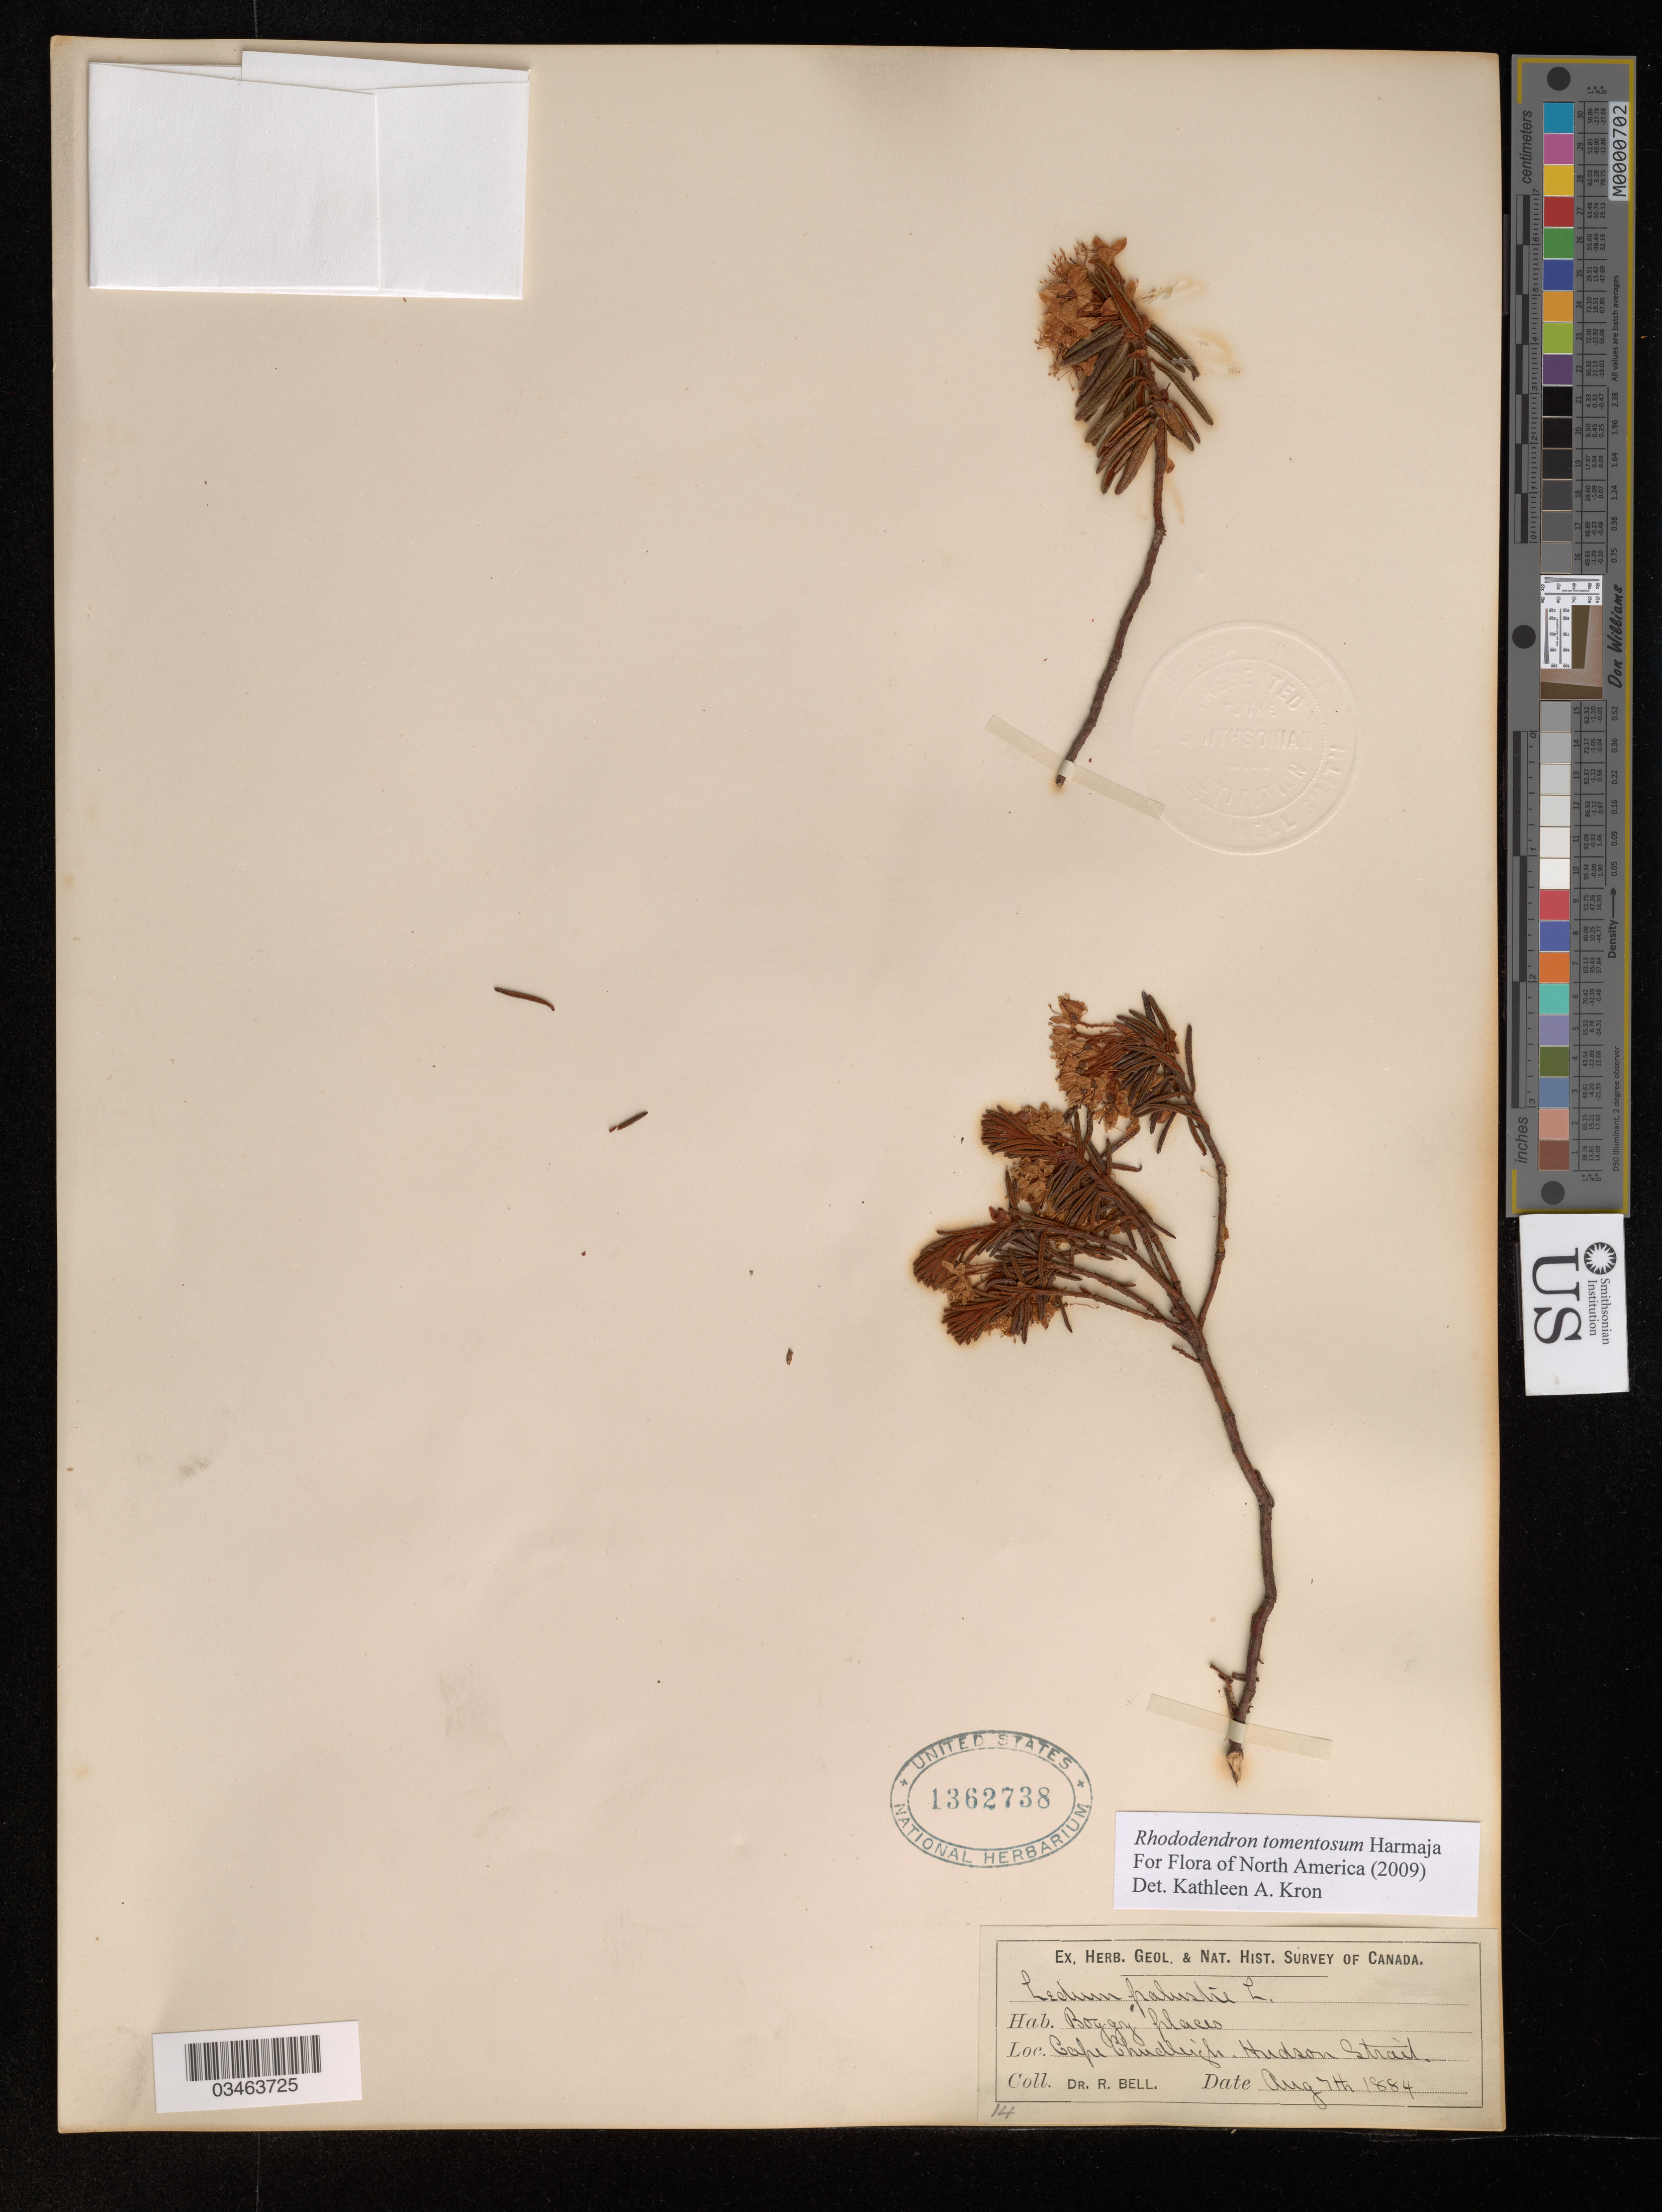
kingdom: Plantae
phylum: Tracheophyta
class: Magnoliopsida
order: Ericales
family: Ericaceae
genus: Rhododendron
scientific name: Rhododendron tomentosum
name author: Harmaja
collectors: G. Belfry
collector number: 14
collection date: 1884-08-07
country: Canada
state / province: Nunavut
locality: Cape Chudleigh. Hudson Strait.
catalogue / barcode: US 1362738